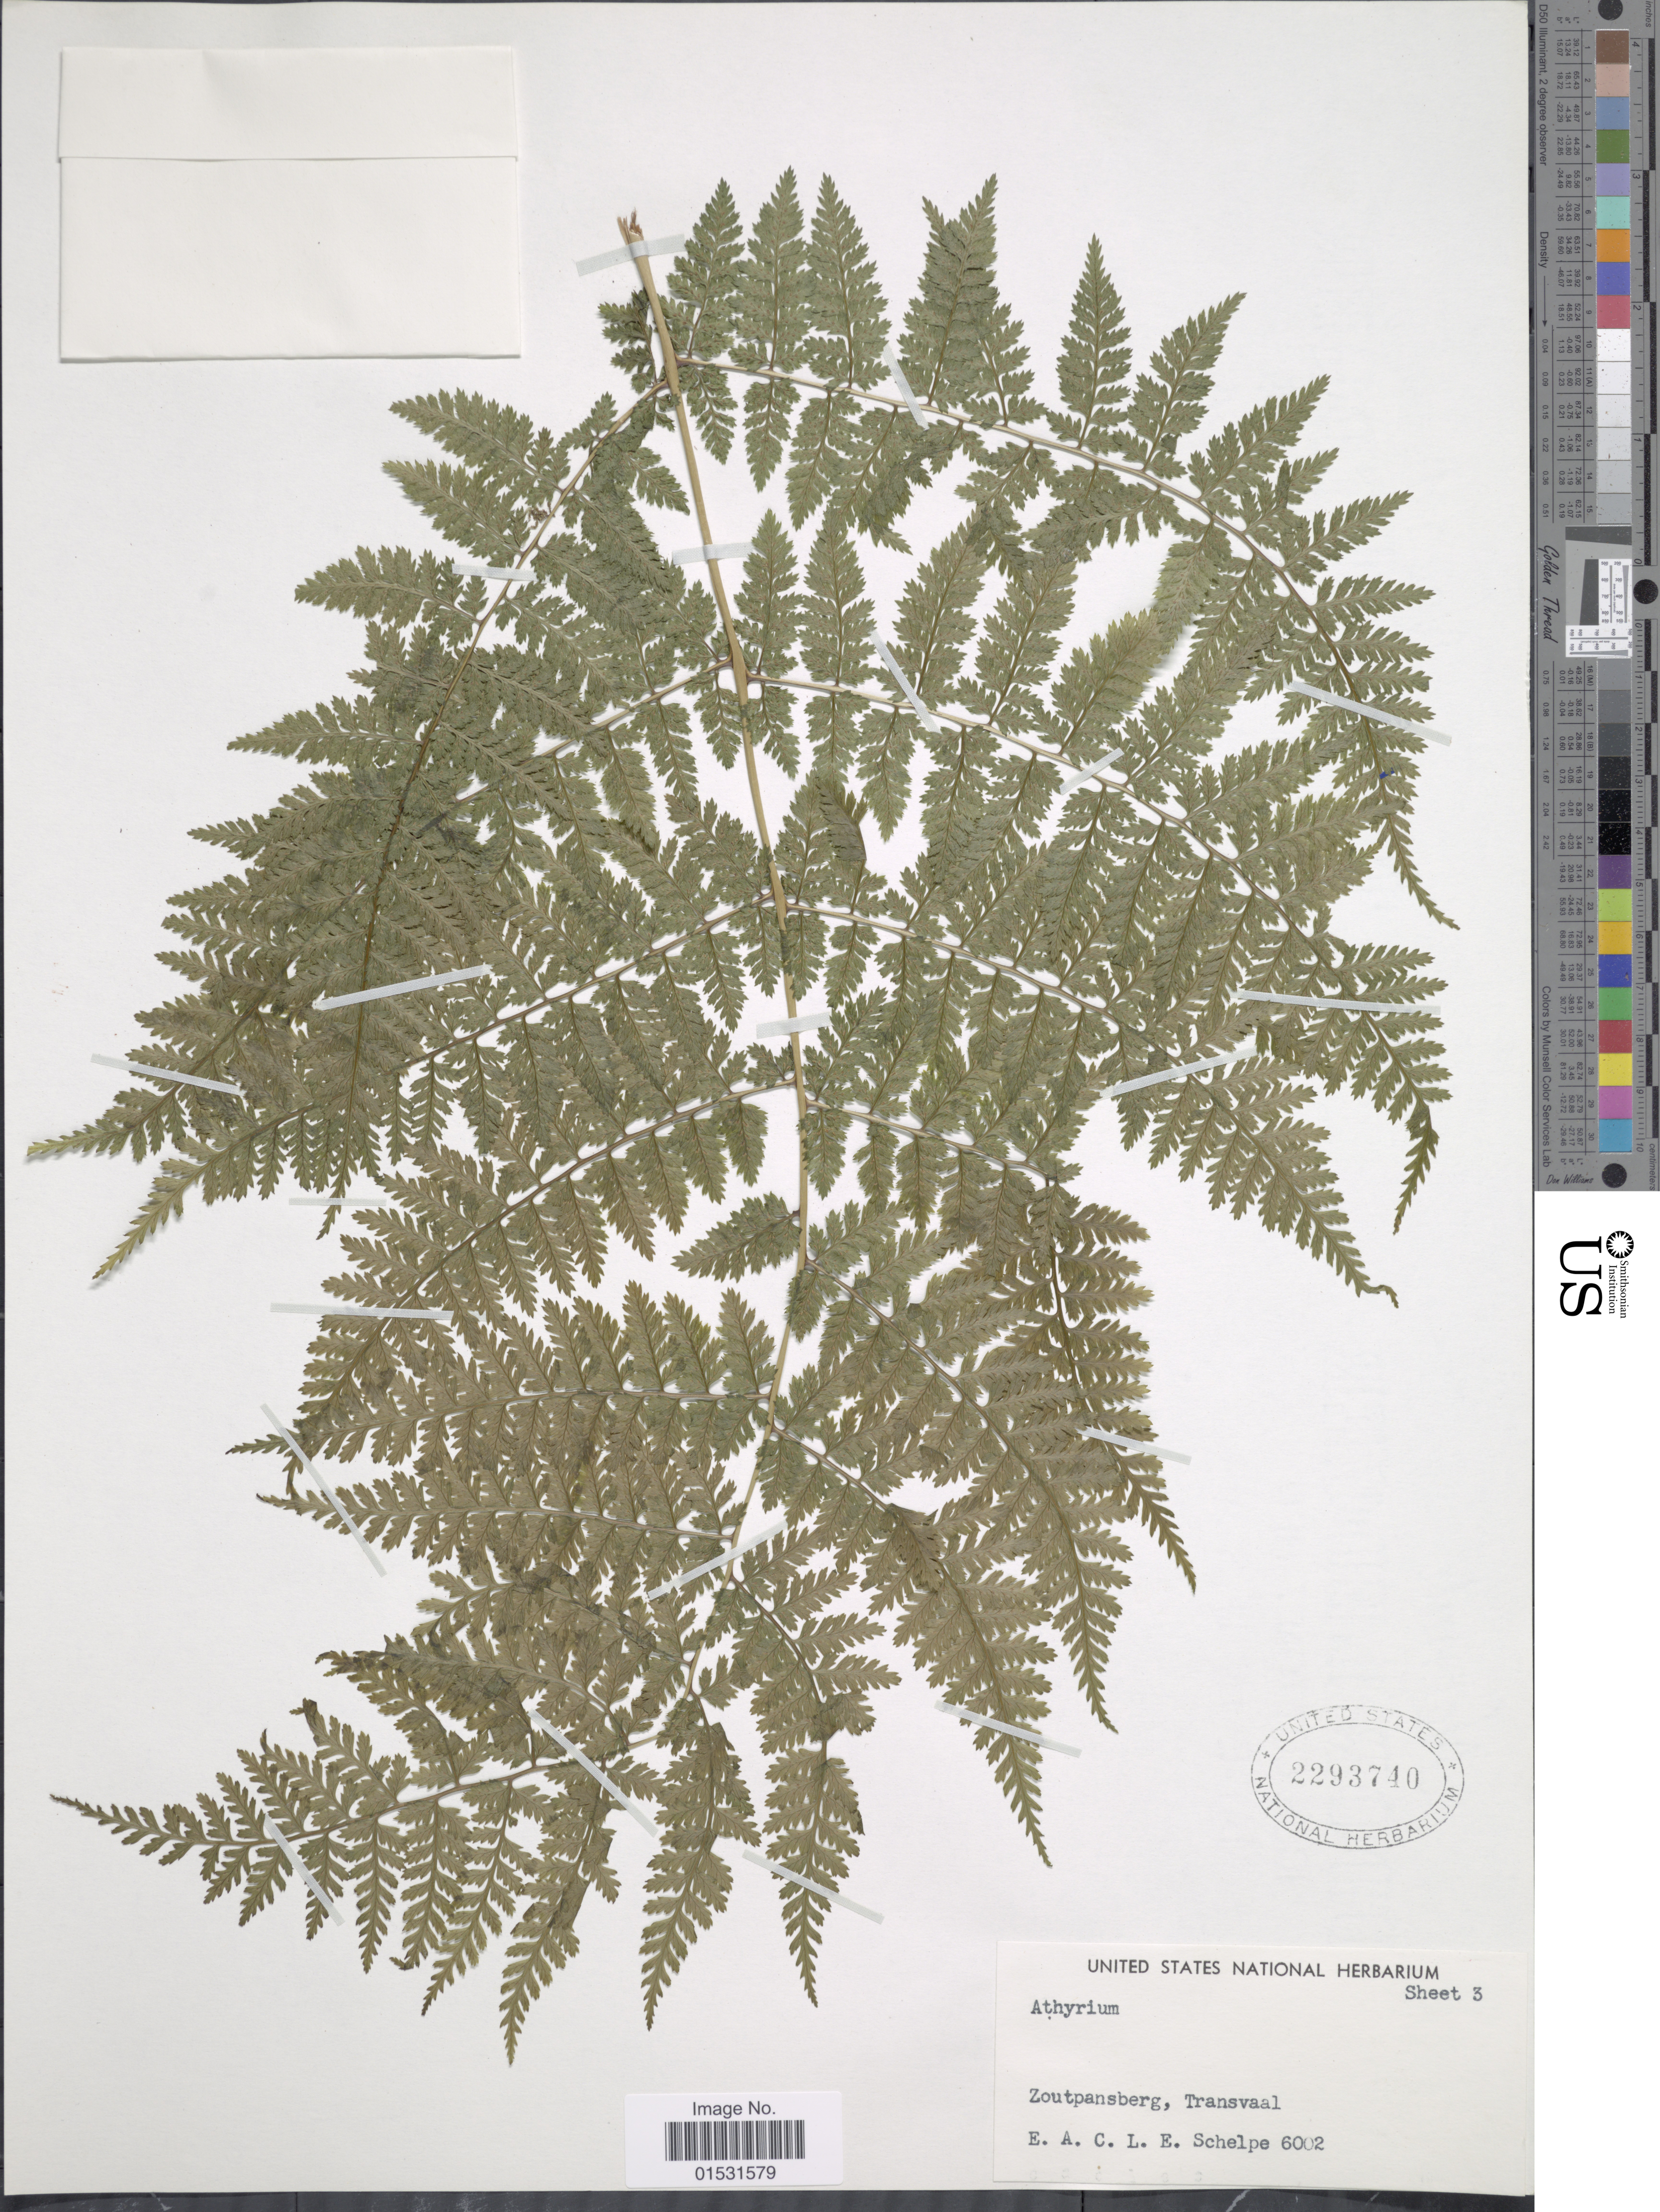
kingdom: Plantae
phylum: Tracheophyta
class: Polypodiopsida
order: Polypodiales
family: Athyriaceae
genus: Athyrium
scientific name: Athyrium sp.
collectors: E. A. C. L. E. Schelpe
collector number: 6002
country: South Africa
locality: Transvaal. Zoutpansberg.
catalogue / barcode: US 2293740